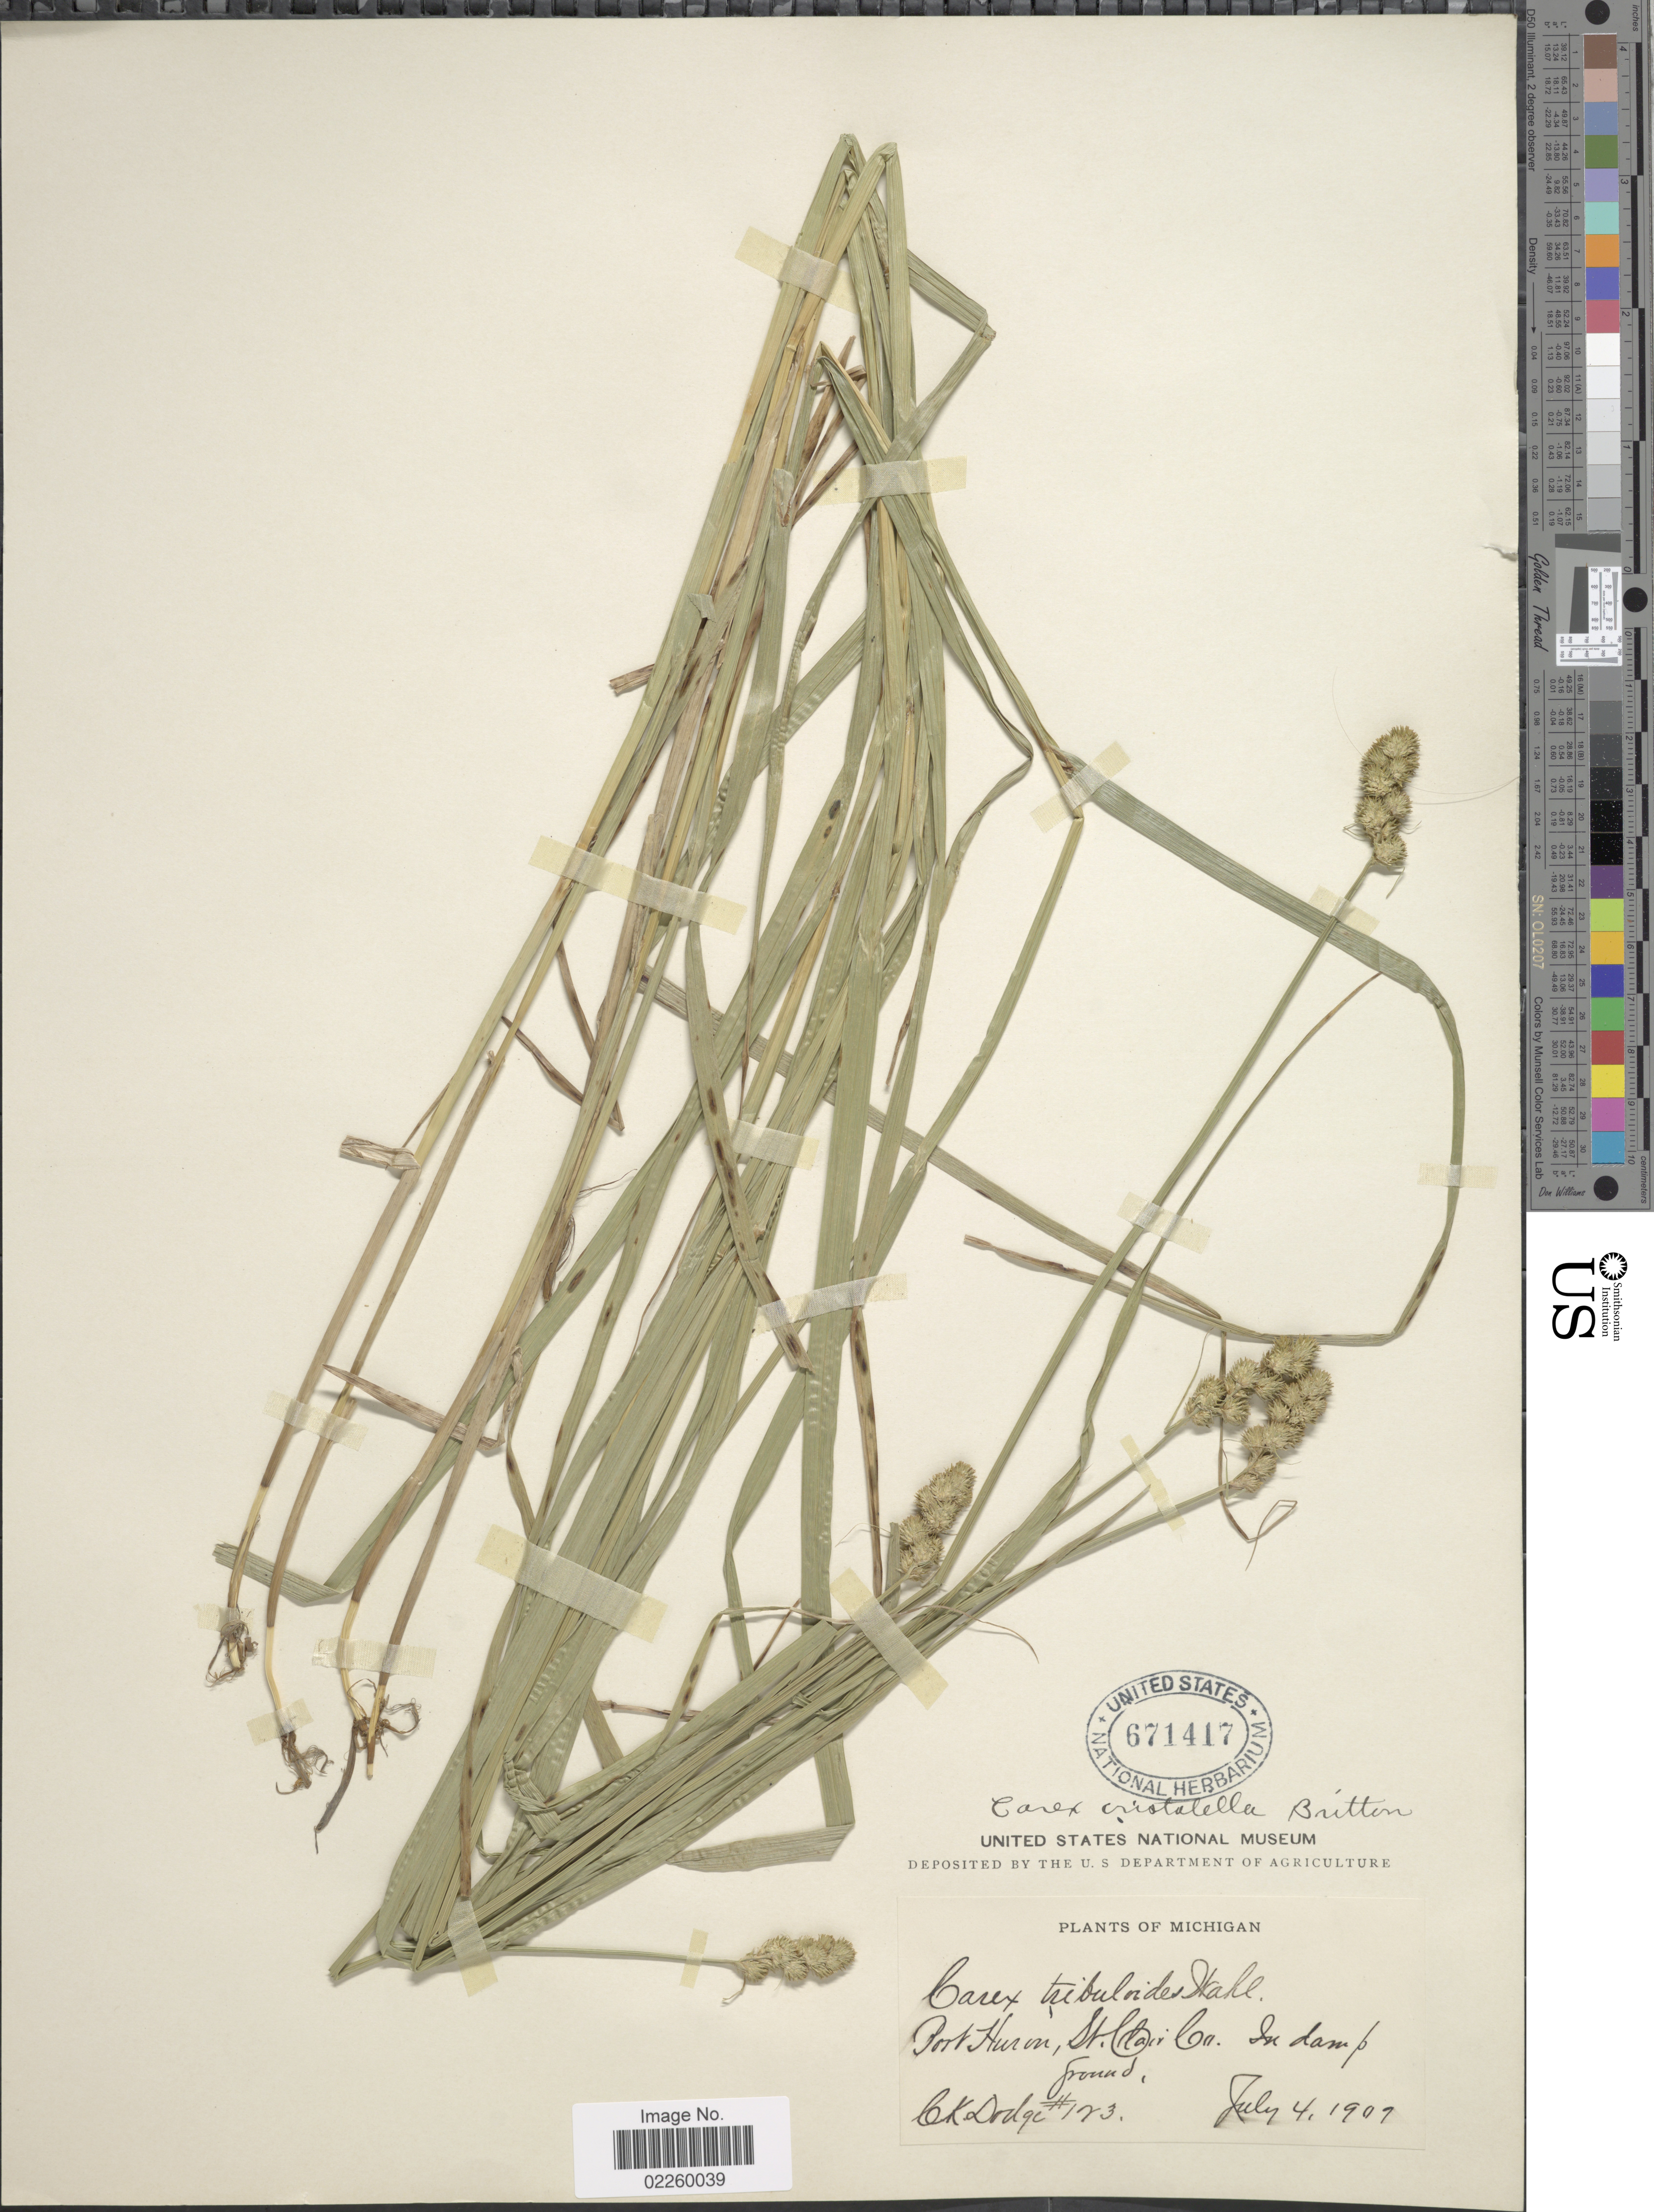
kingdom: Plantae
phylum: Tracheophyta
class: Liliopsida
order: Poales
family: Cyperaceae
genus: Carex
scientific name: Carex cristatella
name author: Britton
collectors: C. Dodge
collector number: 123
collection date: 1909-07-04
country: United States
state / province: Michigan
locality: Port Huron, St. Clair Co.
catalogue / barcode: US 671417